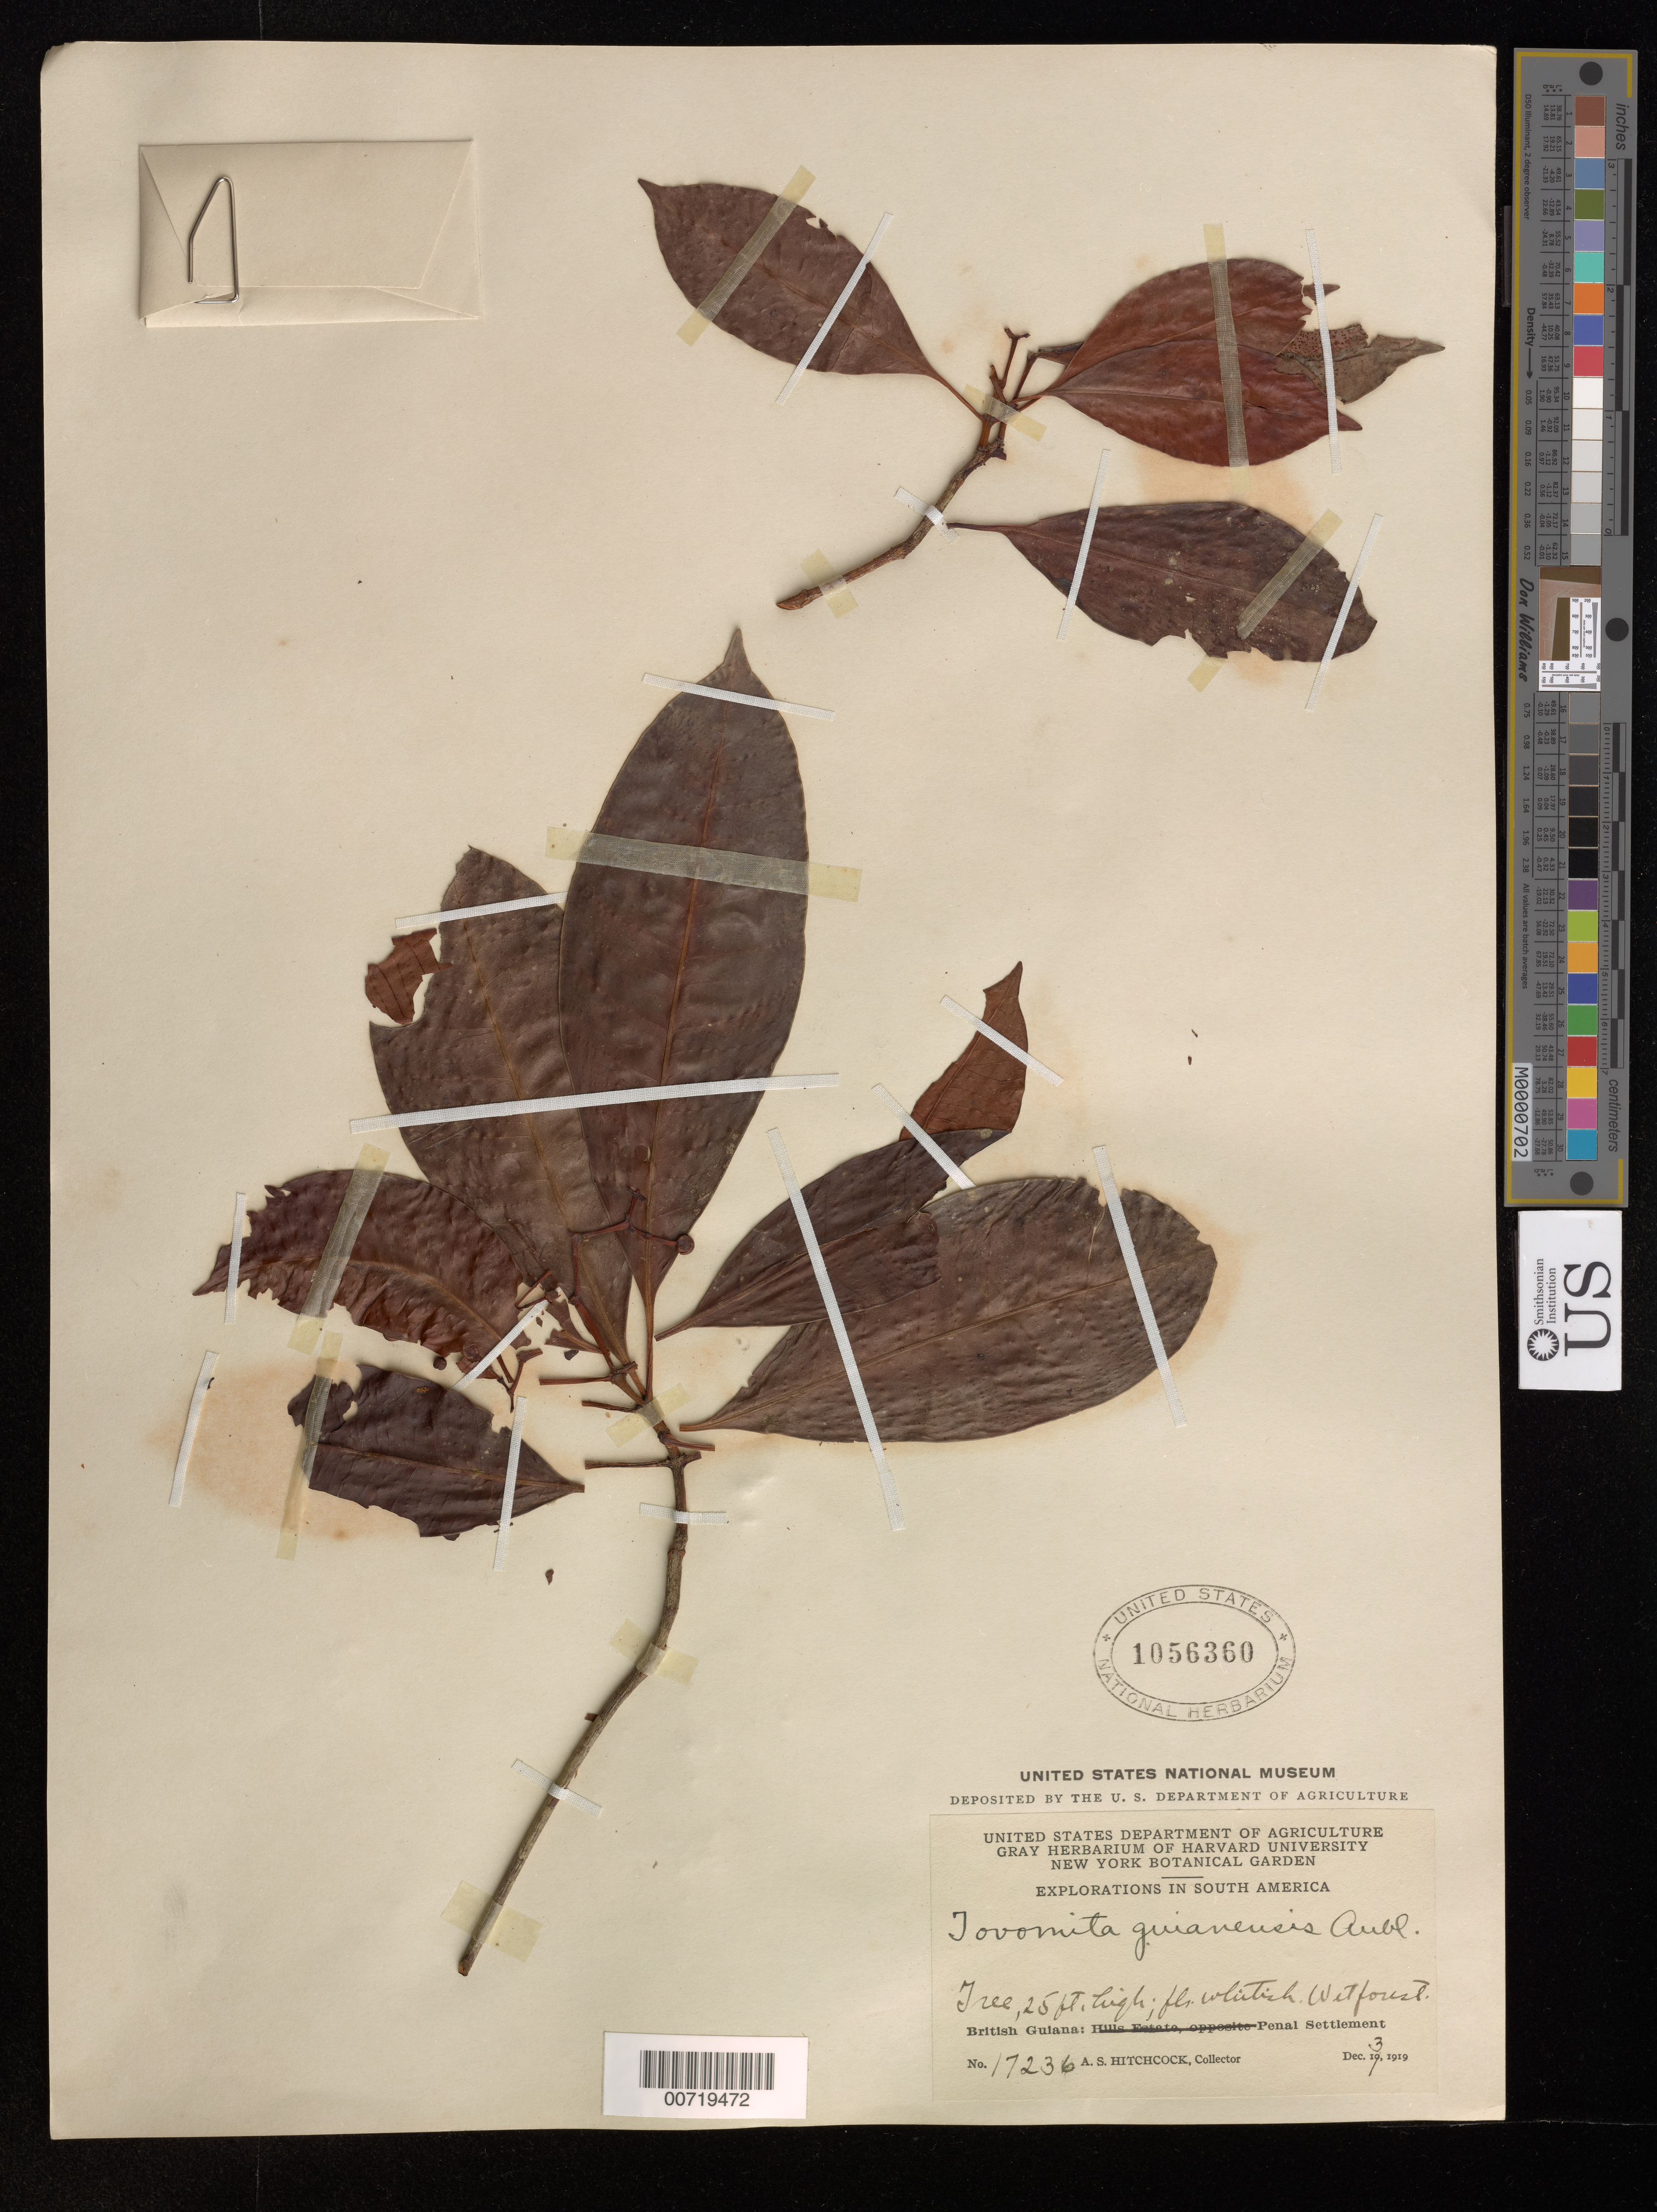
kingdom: Plantae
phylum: Tracheophyta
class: Magnoliopsida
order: Malpighiales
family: Clusiaceae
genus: Tovomita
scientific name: Tovomita guianensis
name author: Aubl.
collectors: A. S. Hitchcock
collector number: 17236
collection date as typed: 3-Dec-19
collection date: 1919-12-03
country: Guyana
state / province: Cuyuni-Mazaruni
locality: Penal Settlement, on W side of Essequibo River, near mouth of Mazaruni River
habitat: Wet forest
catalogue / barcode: US 1056360